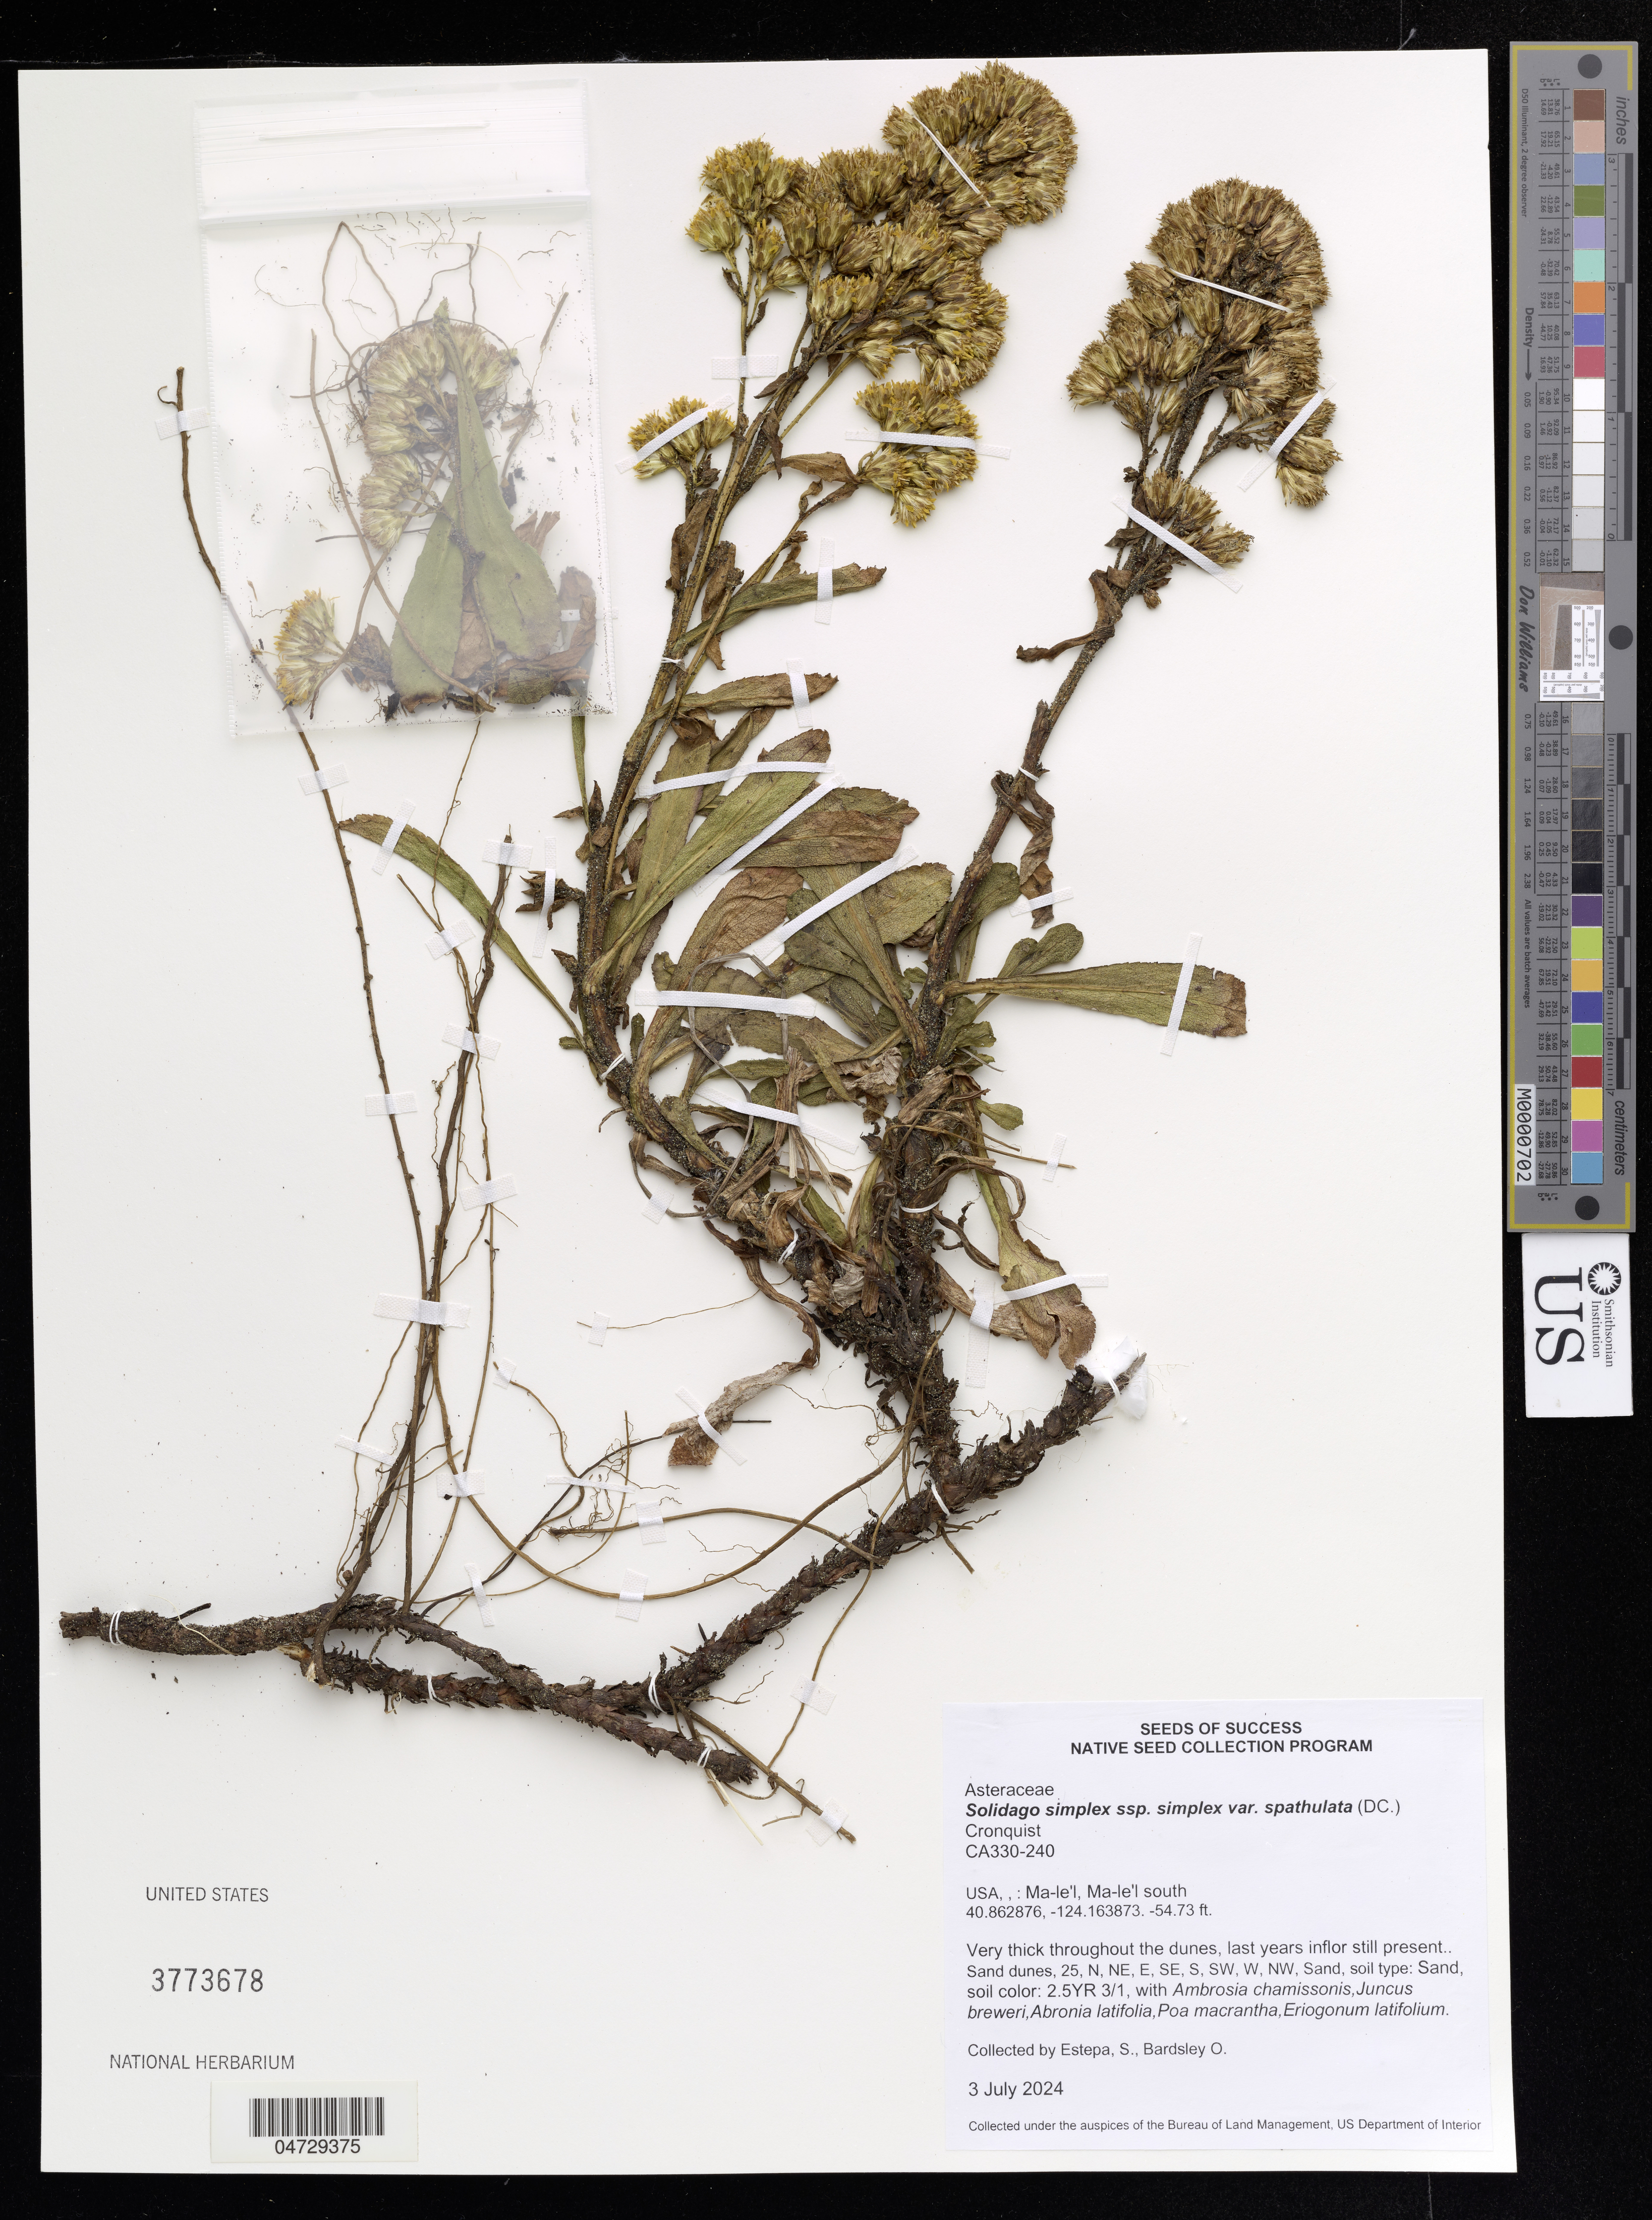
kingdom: Plantae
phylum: Tracheophyta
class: Magnoliopsida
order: Asterales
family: Asteraceae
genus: Solidago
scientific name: Solidago simplex subsp. simplex var. nana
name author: (A. Gray) Ringius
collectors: S. Estepa & O. Bardsley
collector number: CA330-240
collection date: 2024-07-03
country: United States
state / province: California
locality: USA: Ma-le'l, Ma-le'l south.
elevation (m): -16.68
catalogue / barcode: US 3773678